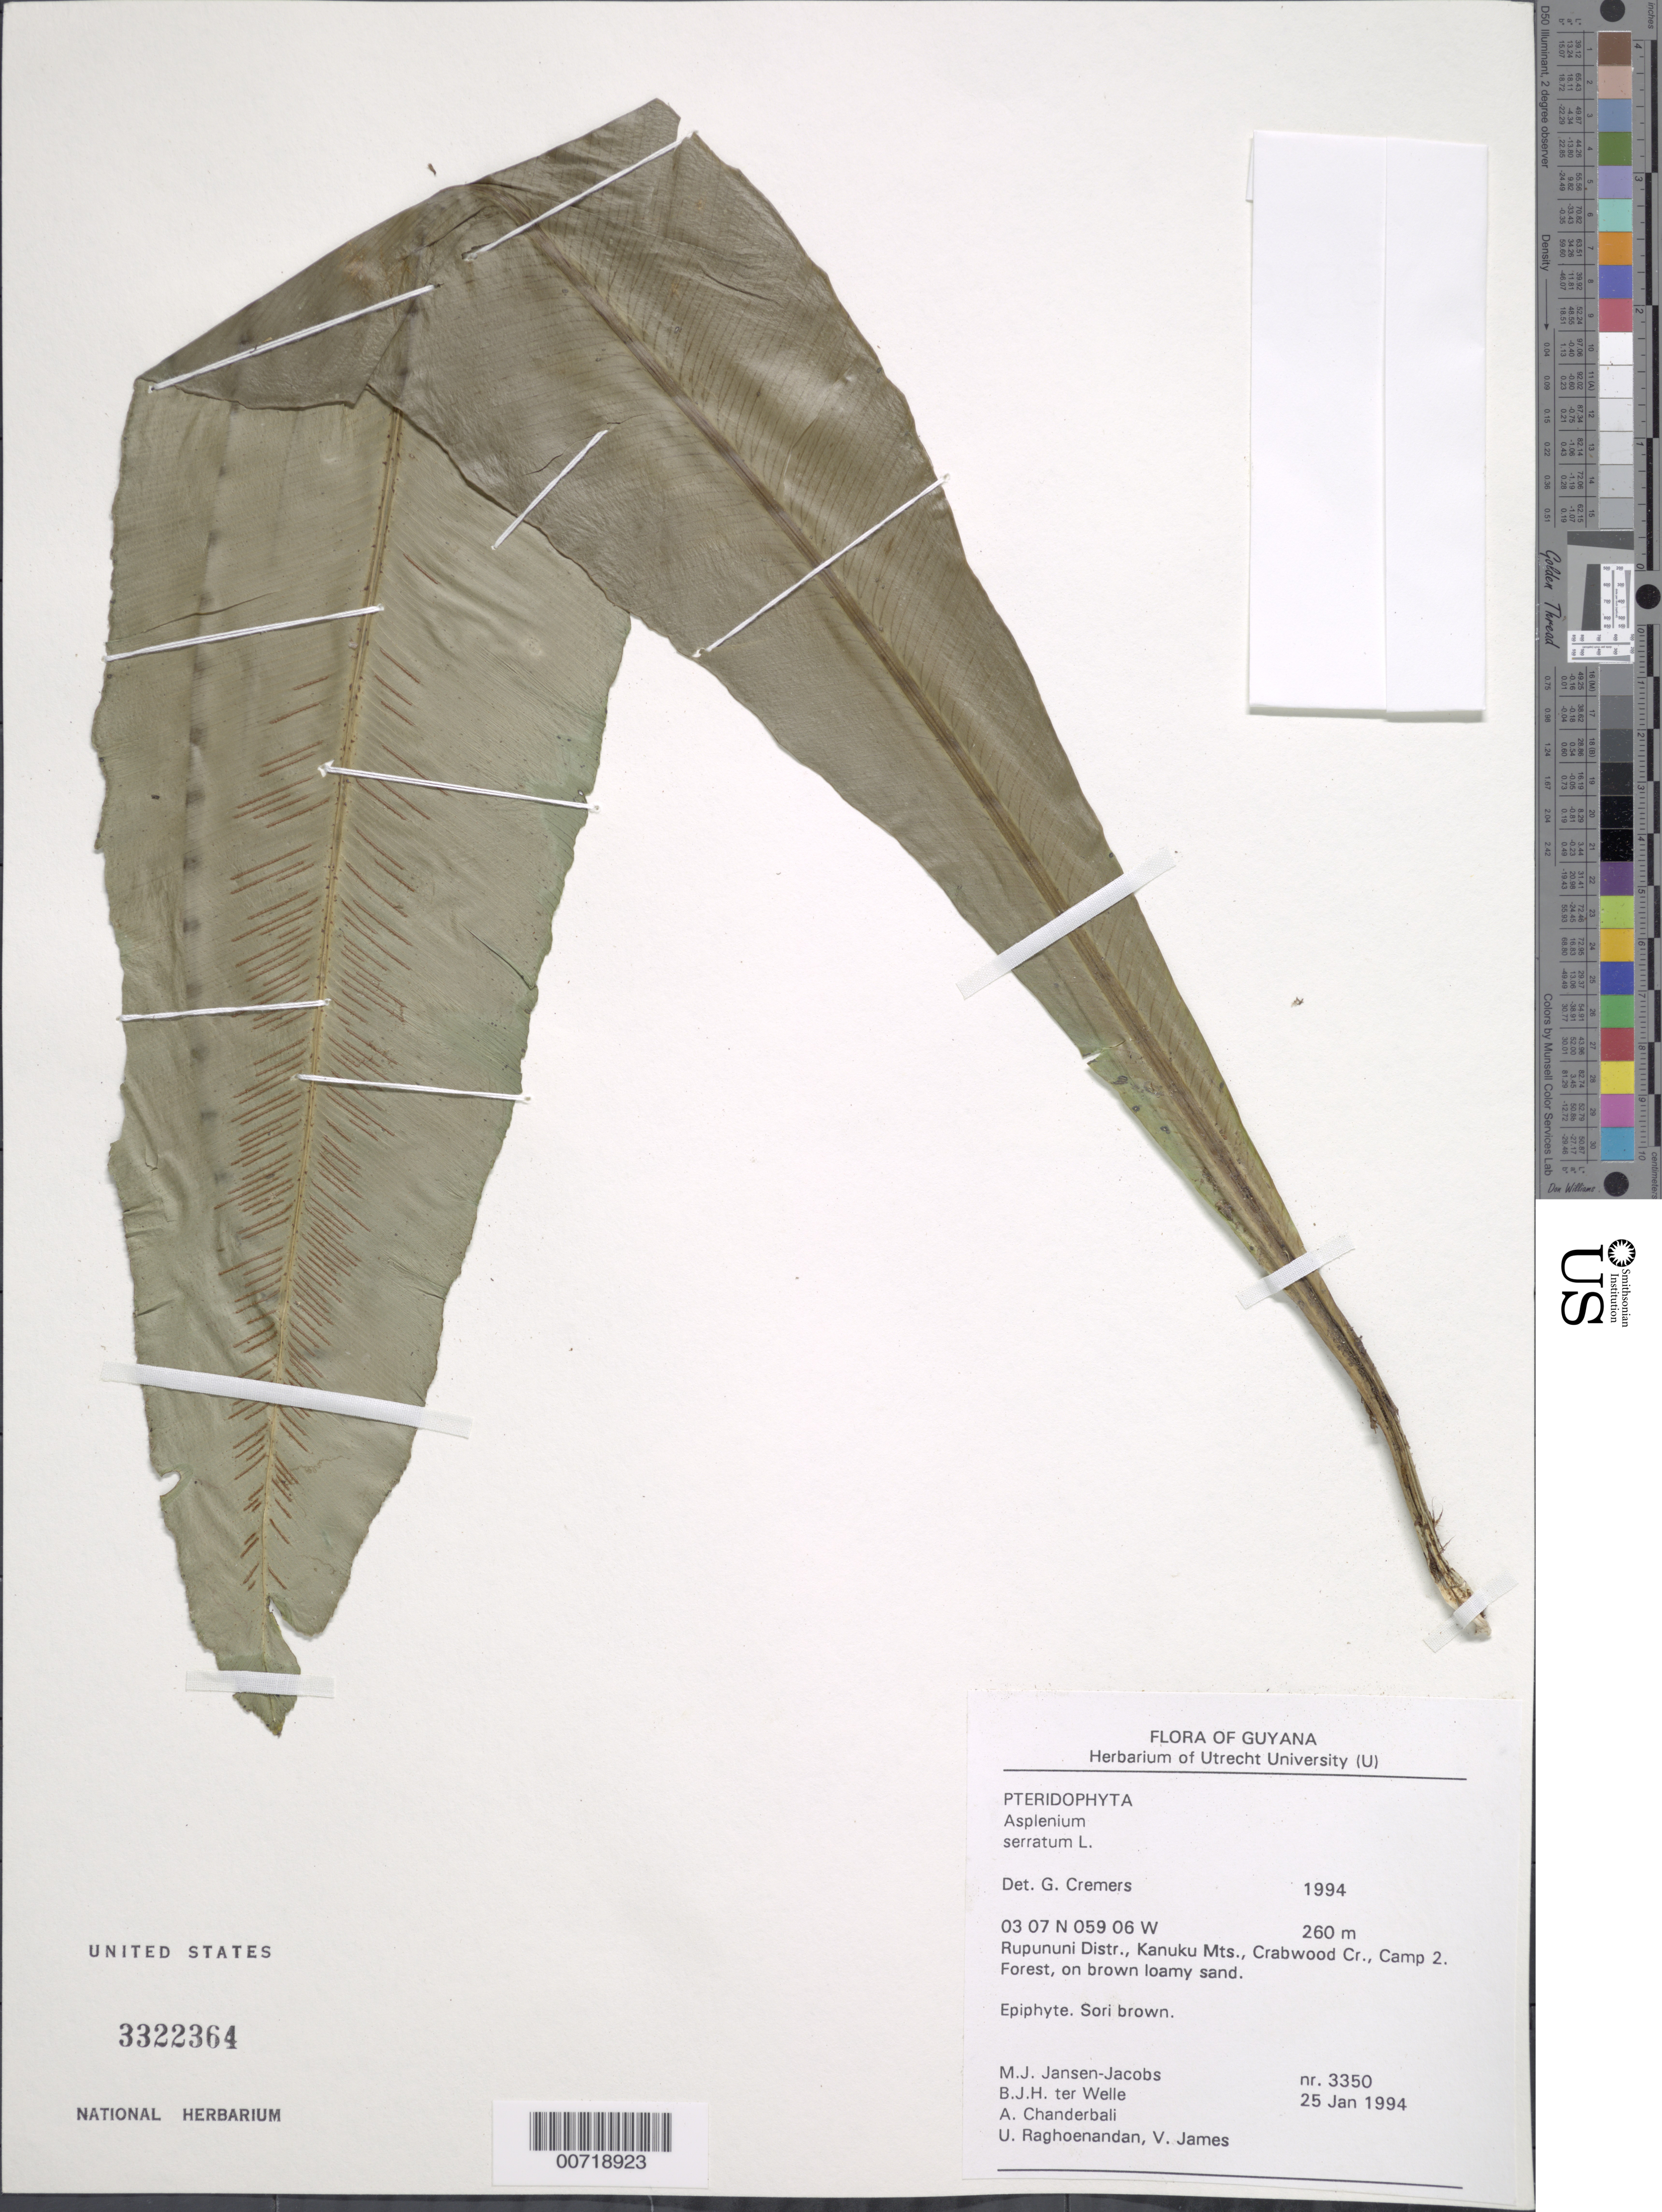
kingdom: Plantae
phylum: Tracheophyta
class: Polypodiopsida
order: Polypodiales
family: Aspleniaceae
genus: Asplenium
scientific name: Asplenium serratum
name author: L.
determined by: Cremers, Georges A.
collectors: M. J. Jansen-Jacobs, B. Welle, A. S. Chanderbali, U. Raghoenandan & V. James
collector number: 3350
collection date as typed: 25-Jan-94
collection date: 1994-01-25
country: Guyana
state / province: U. Takutu-U. Essequibo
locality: Crabwood Cr., Camp 2, Kanuku Mts., Rupununi District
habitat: Forest, on brown loamy sand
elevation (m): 260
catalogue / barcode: US 3322364